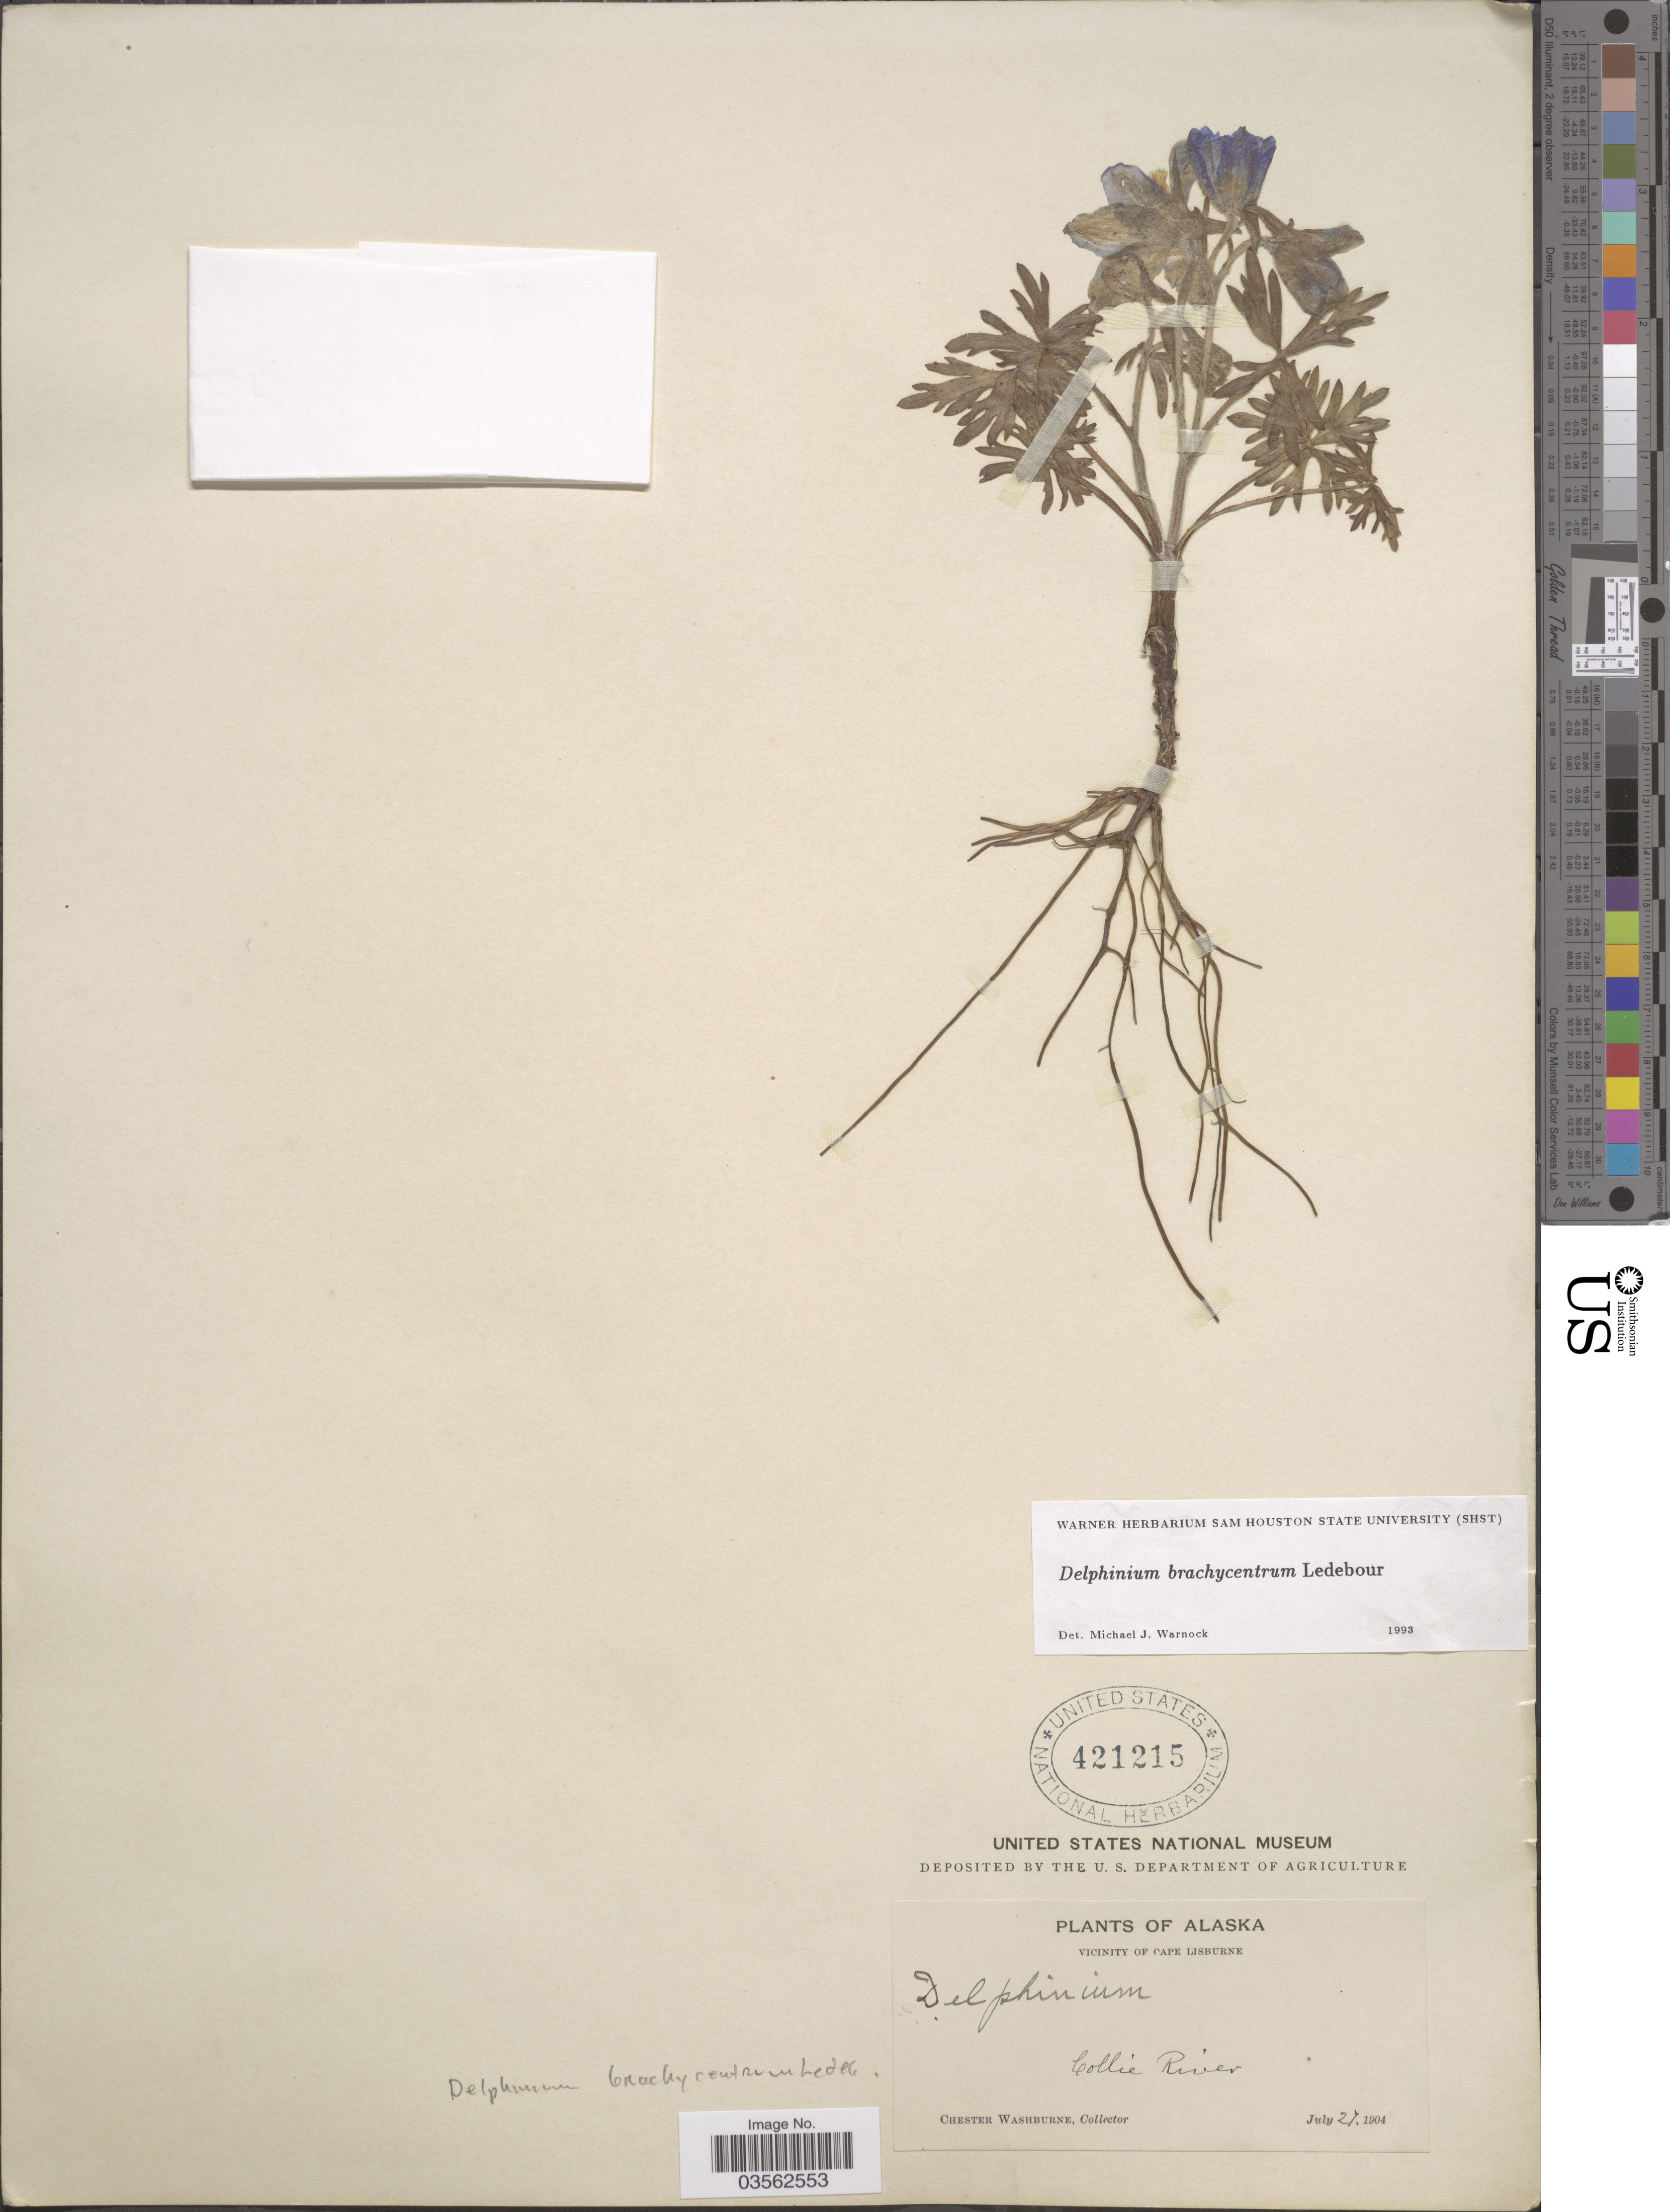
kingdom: Plantae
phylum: Tracheophyta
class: Magnoliopsida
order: Ranunculales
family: Ranunculaceae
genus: Delphinium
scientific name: Delphinium brachycentrum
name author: Ledeb.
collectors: C. Washburne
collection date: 1904-07-27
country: United States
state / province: Alaska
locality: Vicinity of Cape Lisburne. Collie River.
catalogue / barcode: US 421215